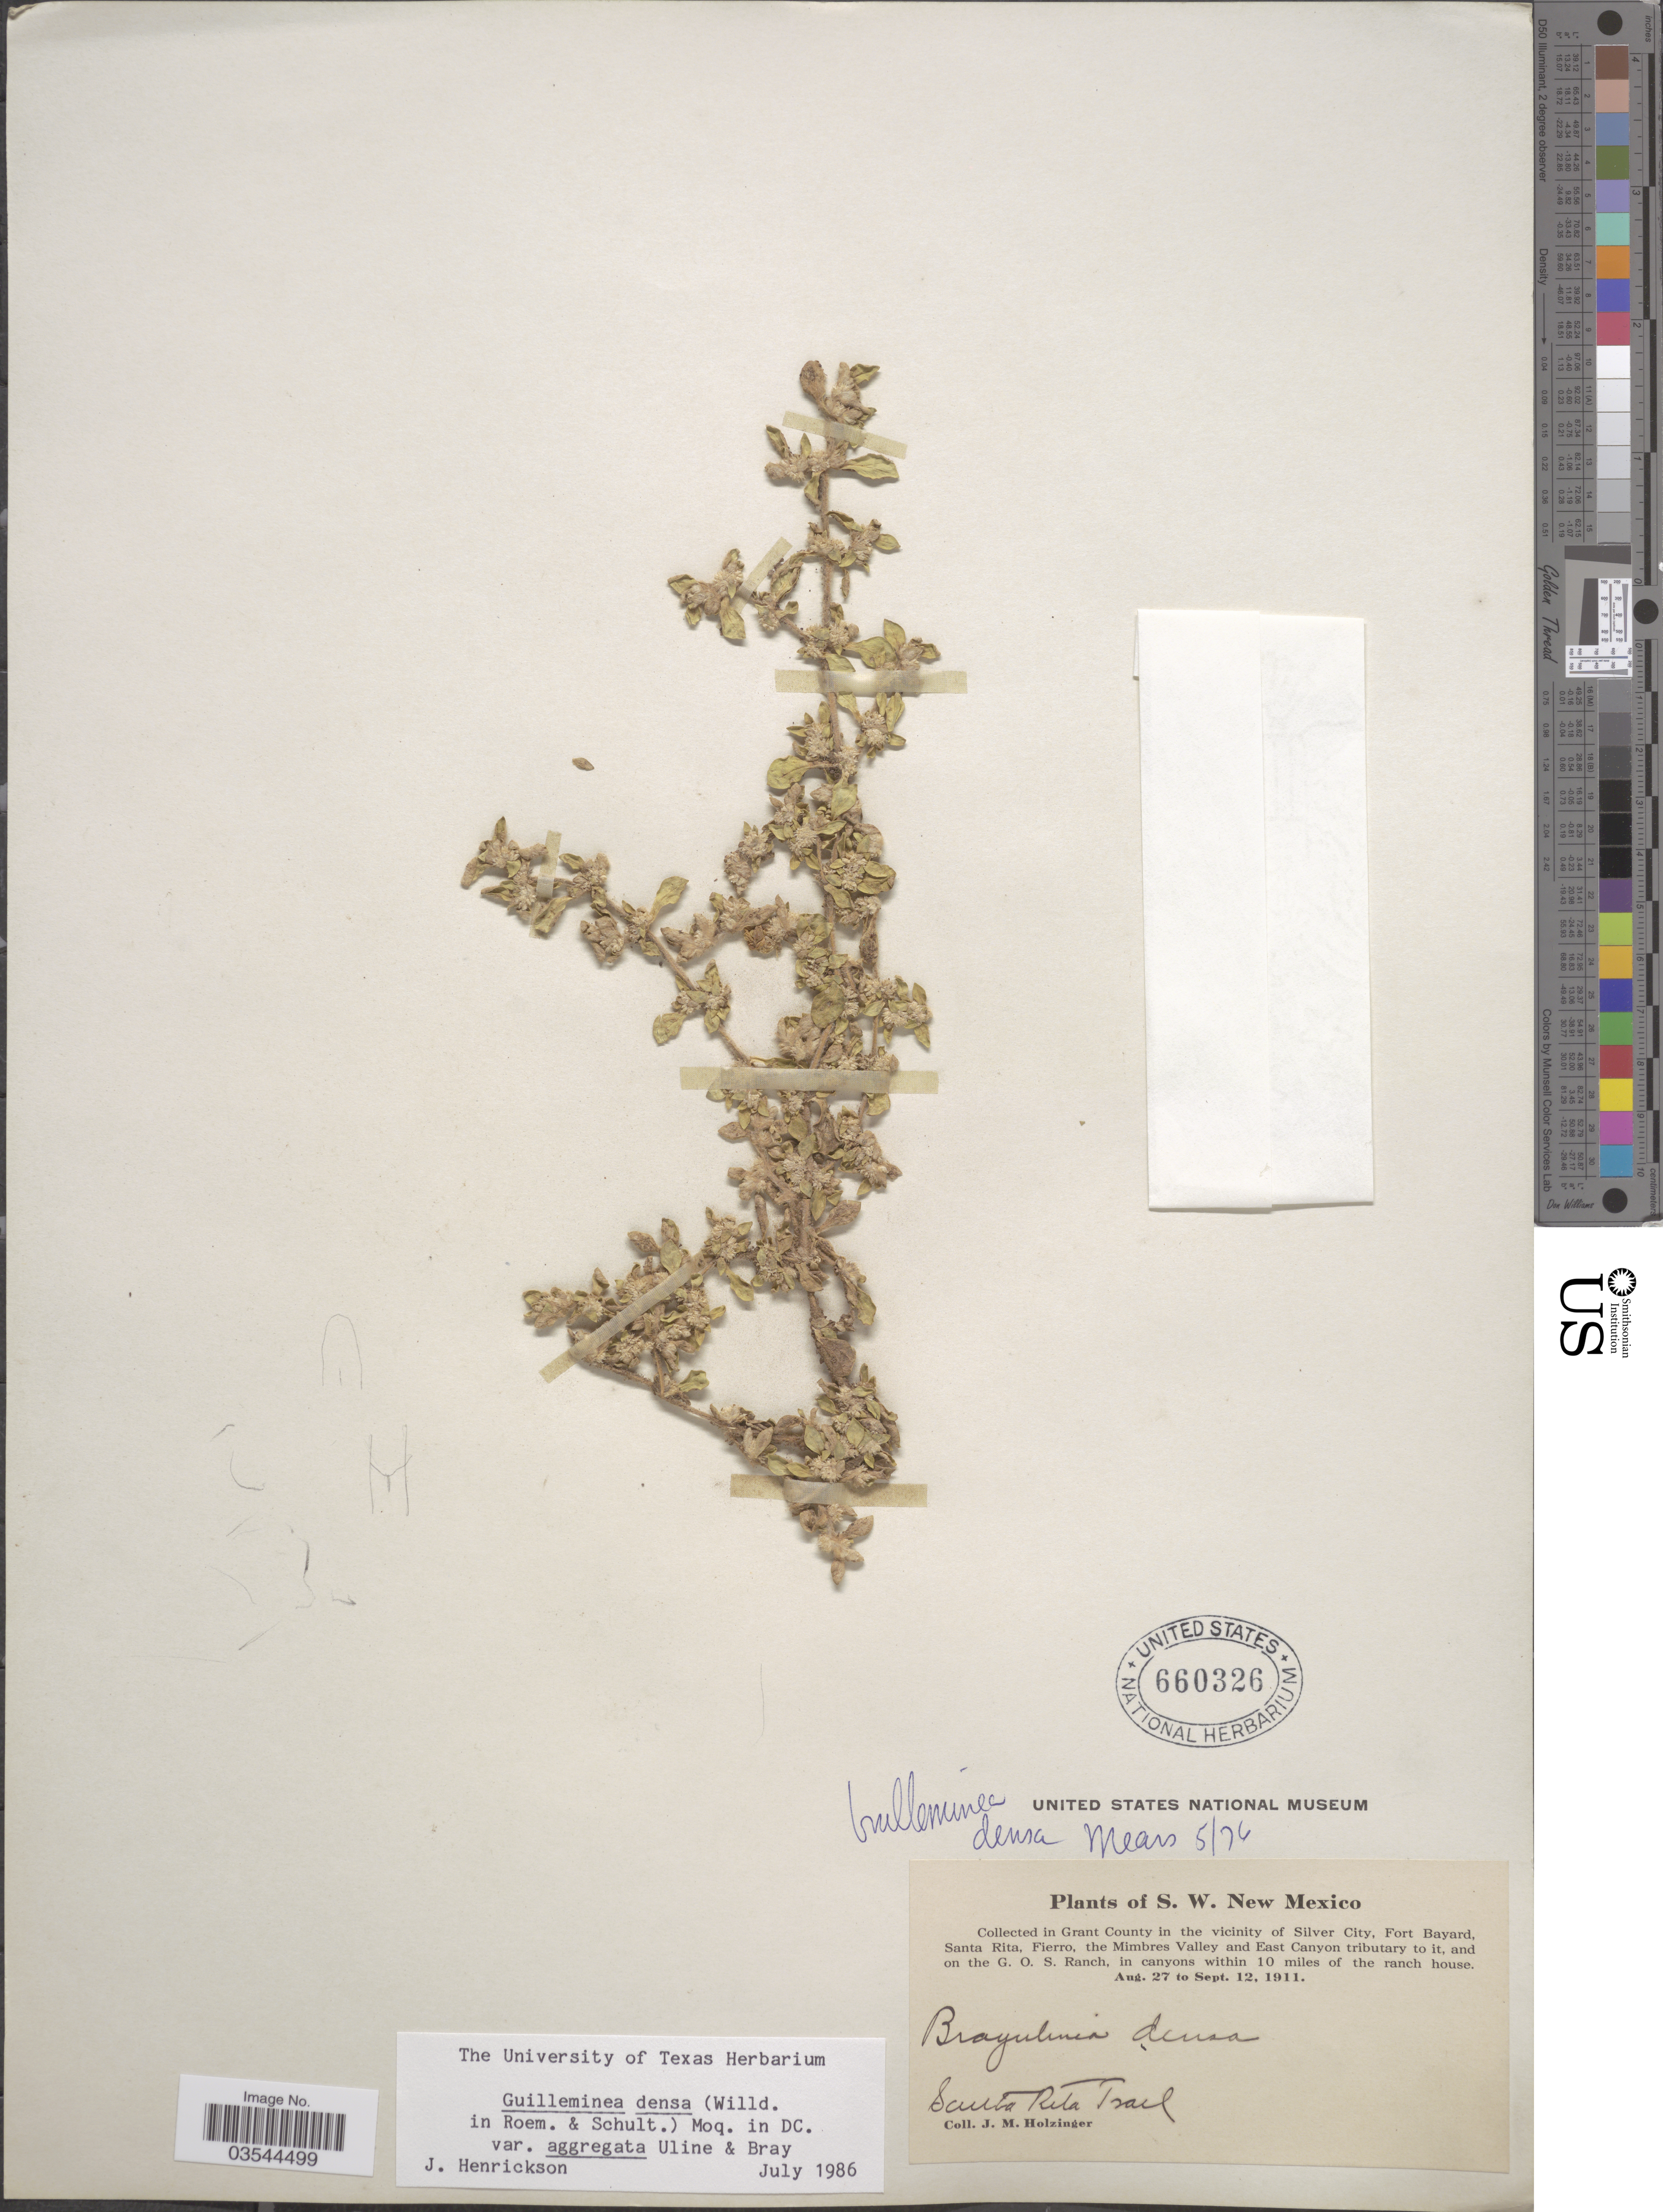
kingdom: Plantae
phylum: Tracheophyta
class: Magnoliopsida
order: Caryophyllales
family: Amaranthaceae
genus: Guilleminea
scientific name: Guilleminea densa var. aggregata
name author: Uline & W.L. Bray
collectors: J. M. Holzinger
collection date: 1911-08-27/1911-09-12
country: United States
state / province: New Mexico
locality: S. W. New Mexico. Grant County in the vicinity of Silver City, Fort Bayard, Santa Rita, Fierro, the Mimbres Valley and East Canyon tributary to it, and on the G. O. S. Ranch, in canyons within 10 miles of the ranch house. Santa Rita Trail.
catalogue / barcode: US 660326